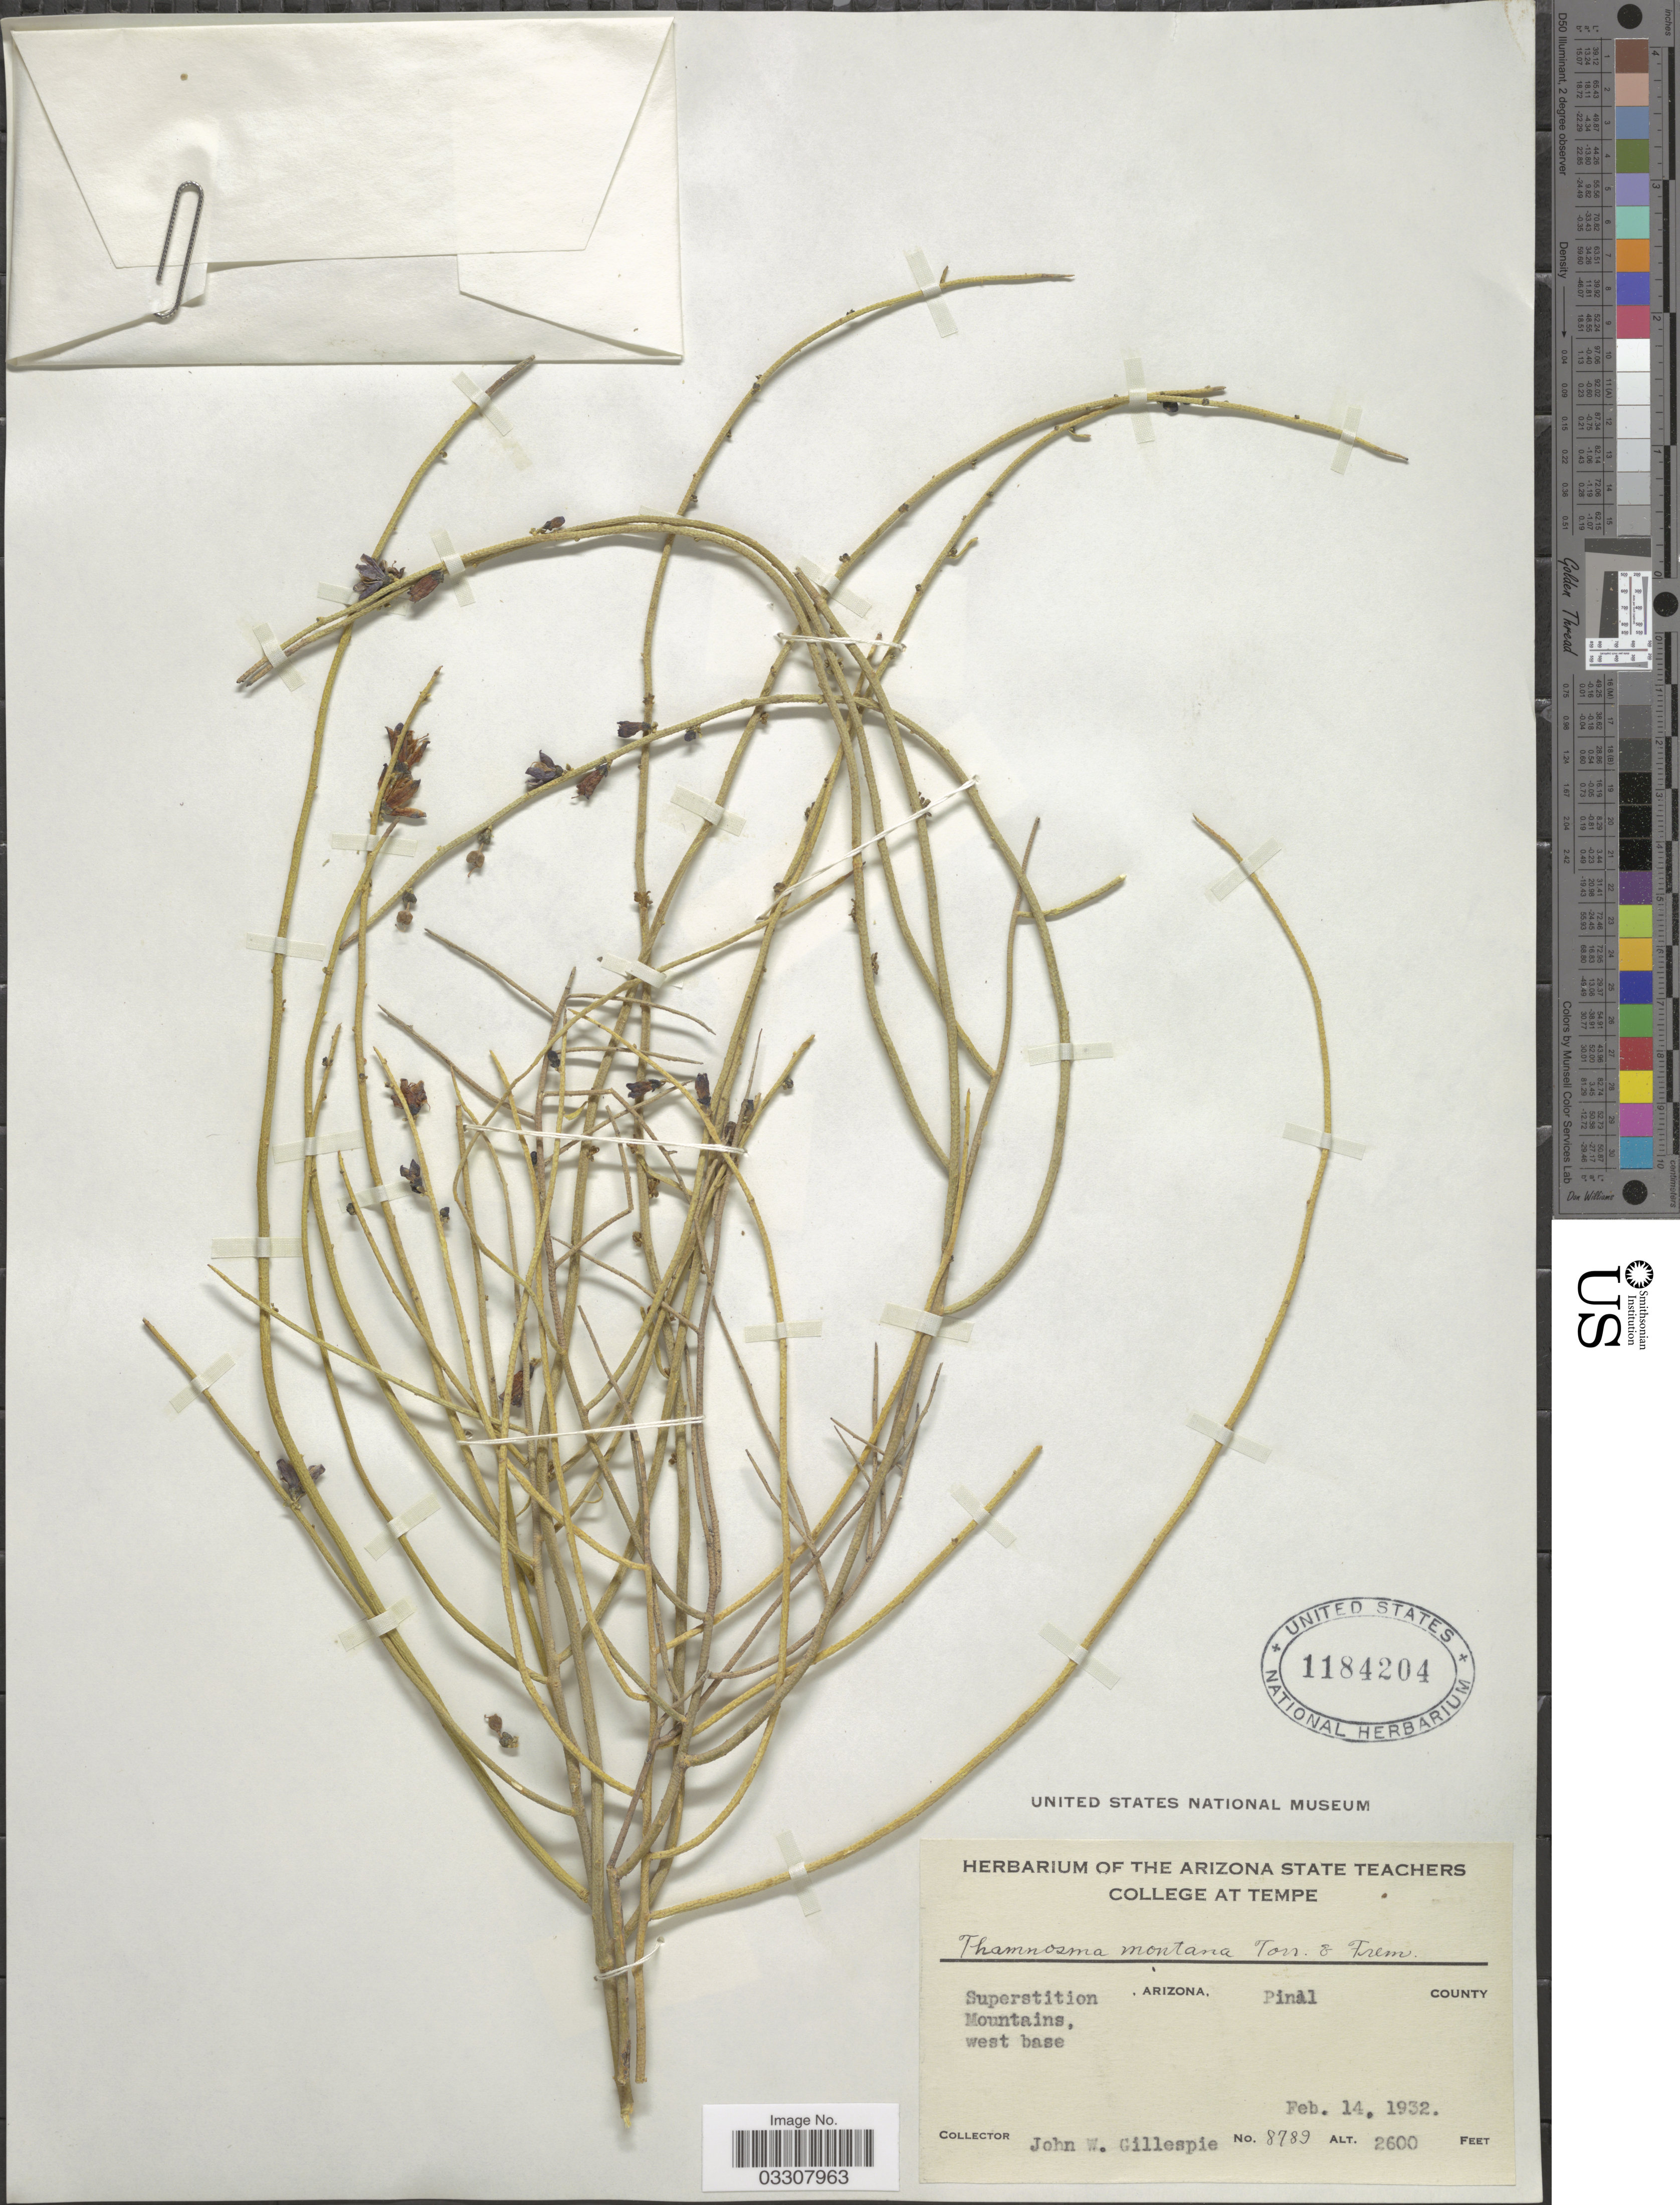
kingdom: Plantae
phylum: Tracheophyta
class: Magnoliopsida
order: Sapindales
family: Rutaceae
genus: Thamnosma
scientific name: Thamnosma montana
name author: Torr. & Frém.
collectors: J. W. Gillespie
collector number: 8789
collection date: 1932-02-14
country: United States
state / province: Arizona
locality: Superstition Mountains, west base. Pinal County.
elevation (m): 792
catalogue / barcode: US 1184204